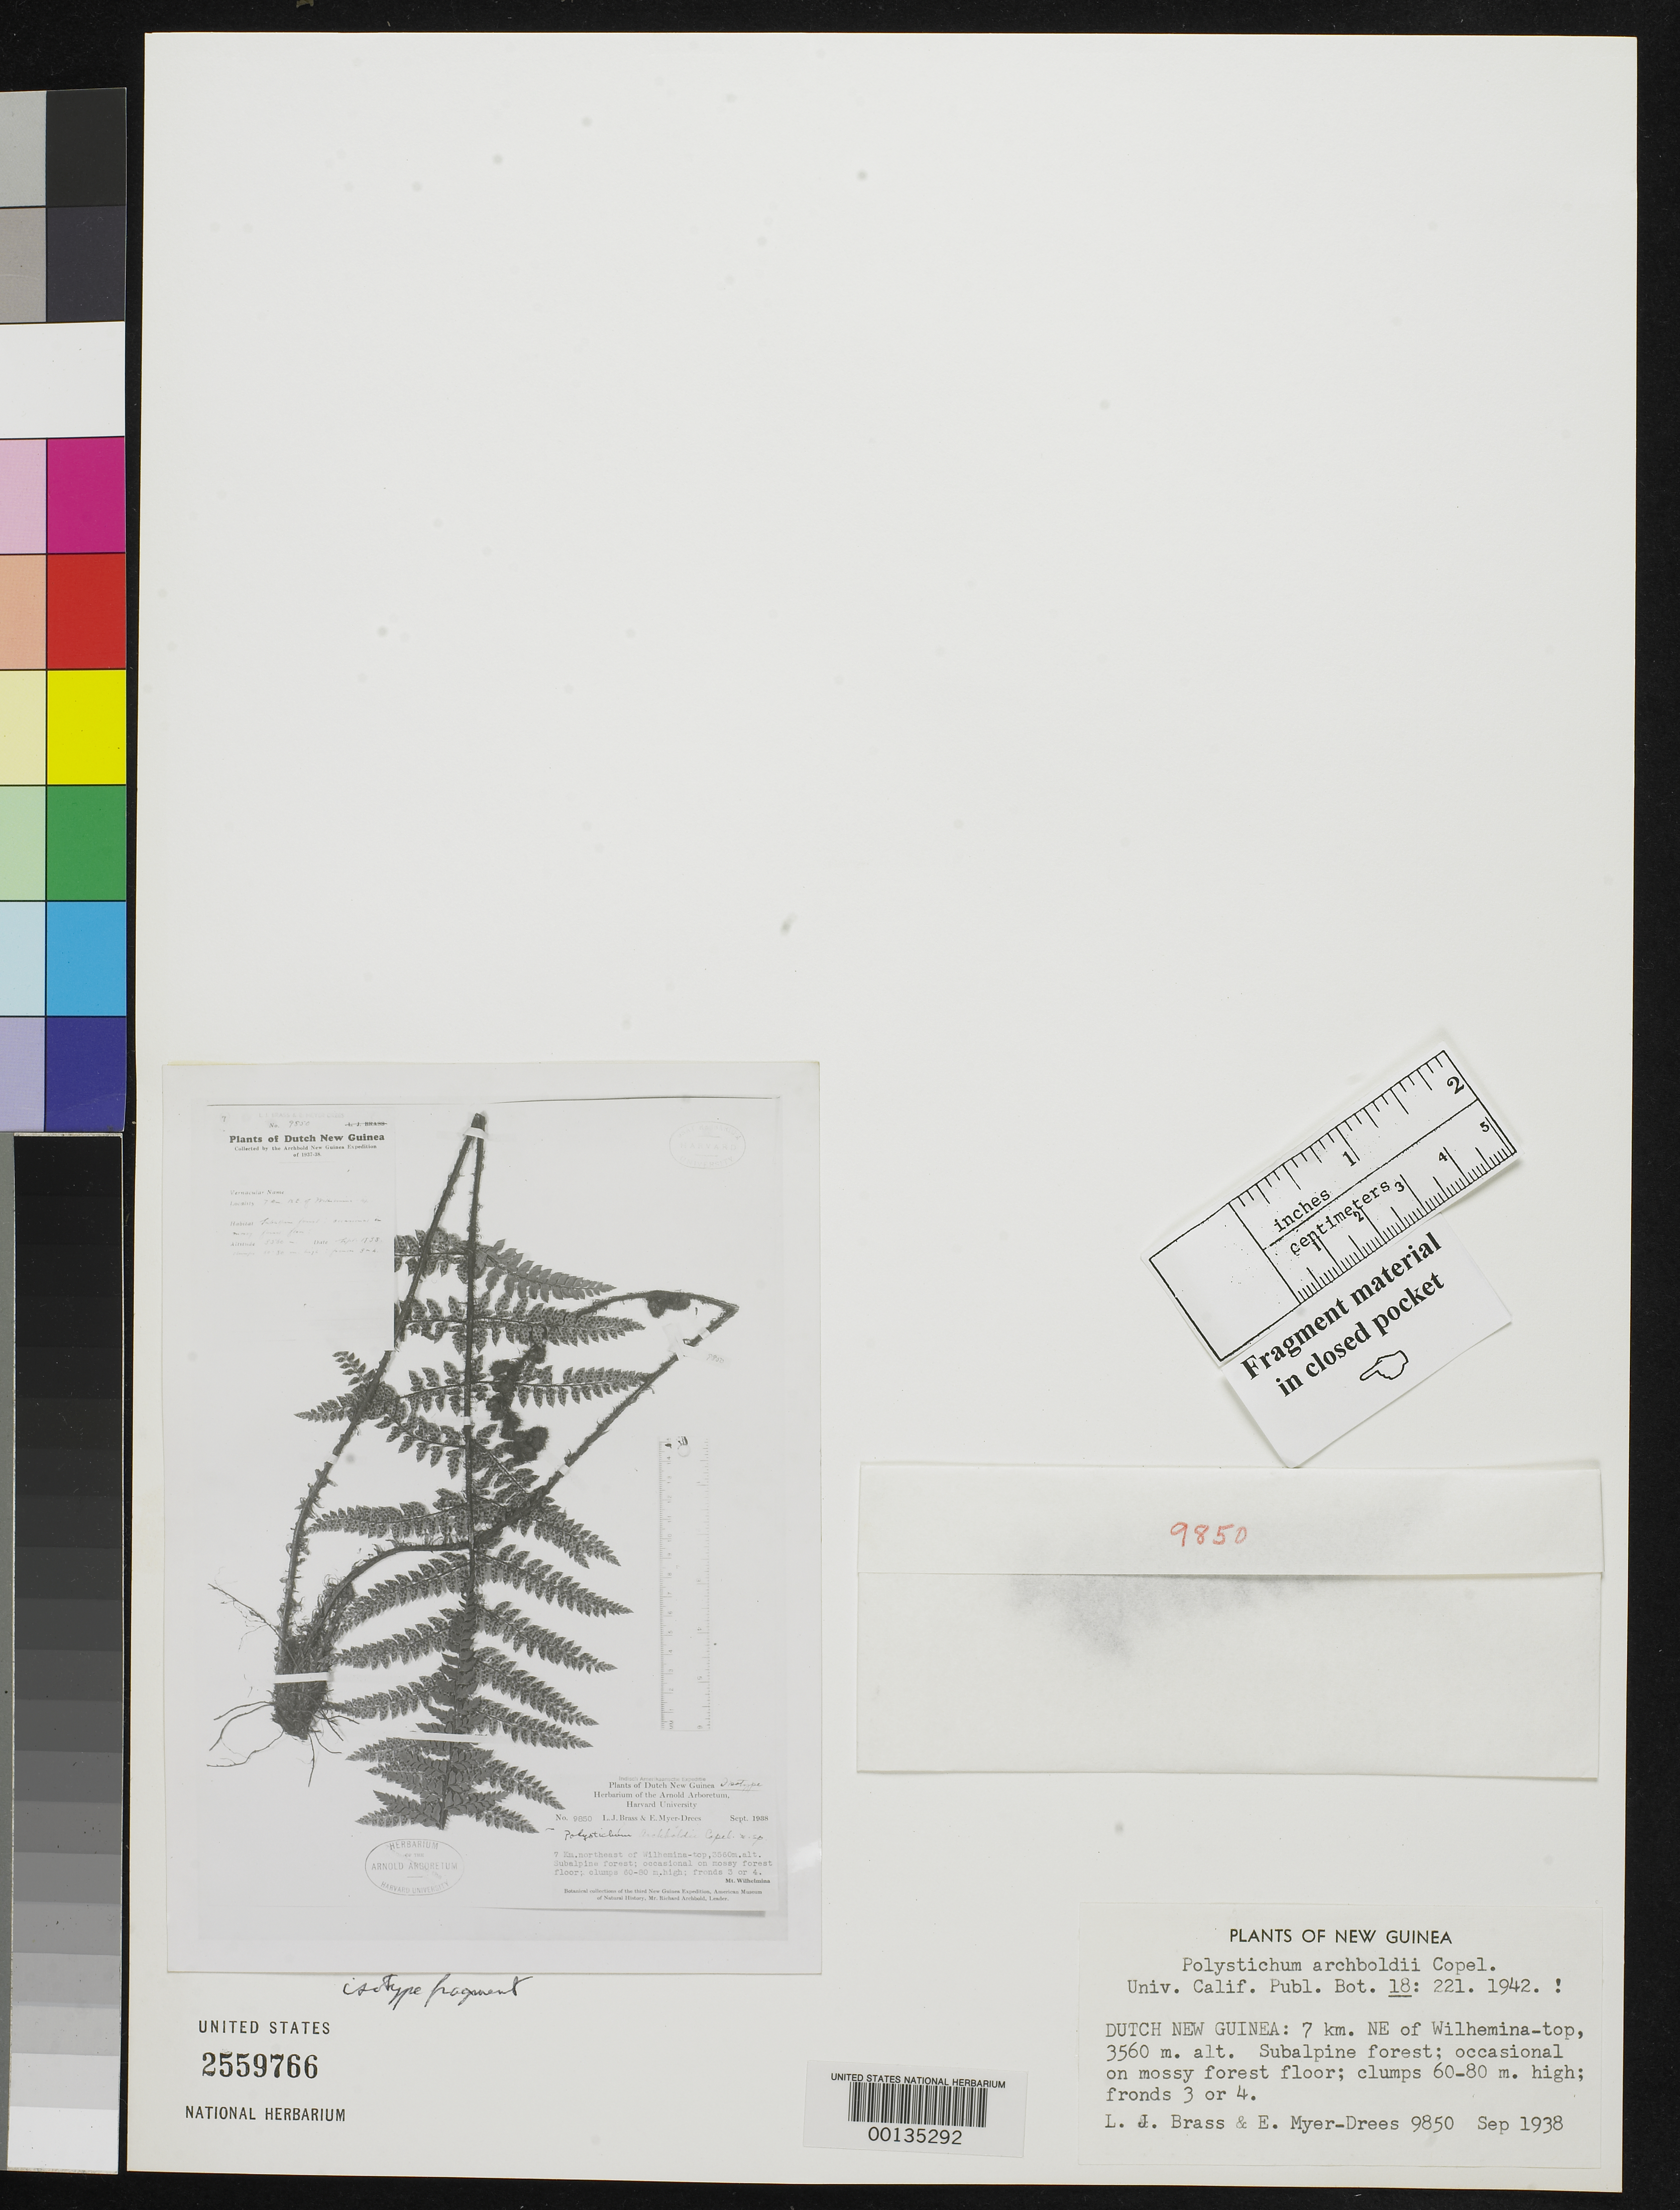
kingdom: Plantae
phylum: Tracheophyta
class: Polypodiopsida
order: Polypodiales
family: Dryopteridaceae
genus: Polystichum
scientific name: Polystichum archboldii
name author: Copel.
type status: Isotype Fragment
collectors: L. J. Brass & E. Myer-Drees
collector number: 9850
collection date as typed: Sep 1938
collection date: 1938-09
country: Indonesia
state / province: Papua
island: New Guinea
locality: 7 km NE of Wilhelmina-top. Irian Barat.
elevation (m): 3560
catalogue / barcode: US 2559766